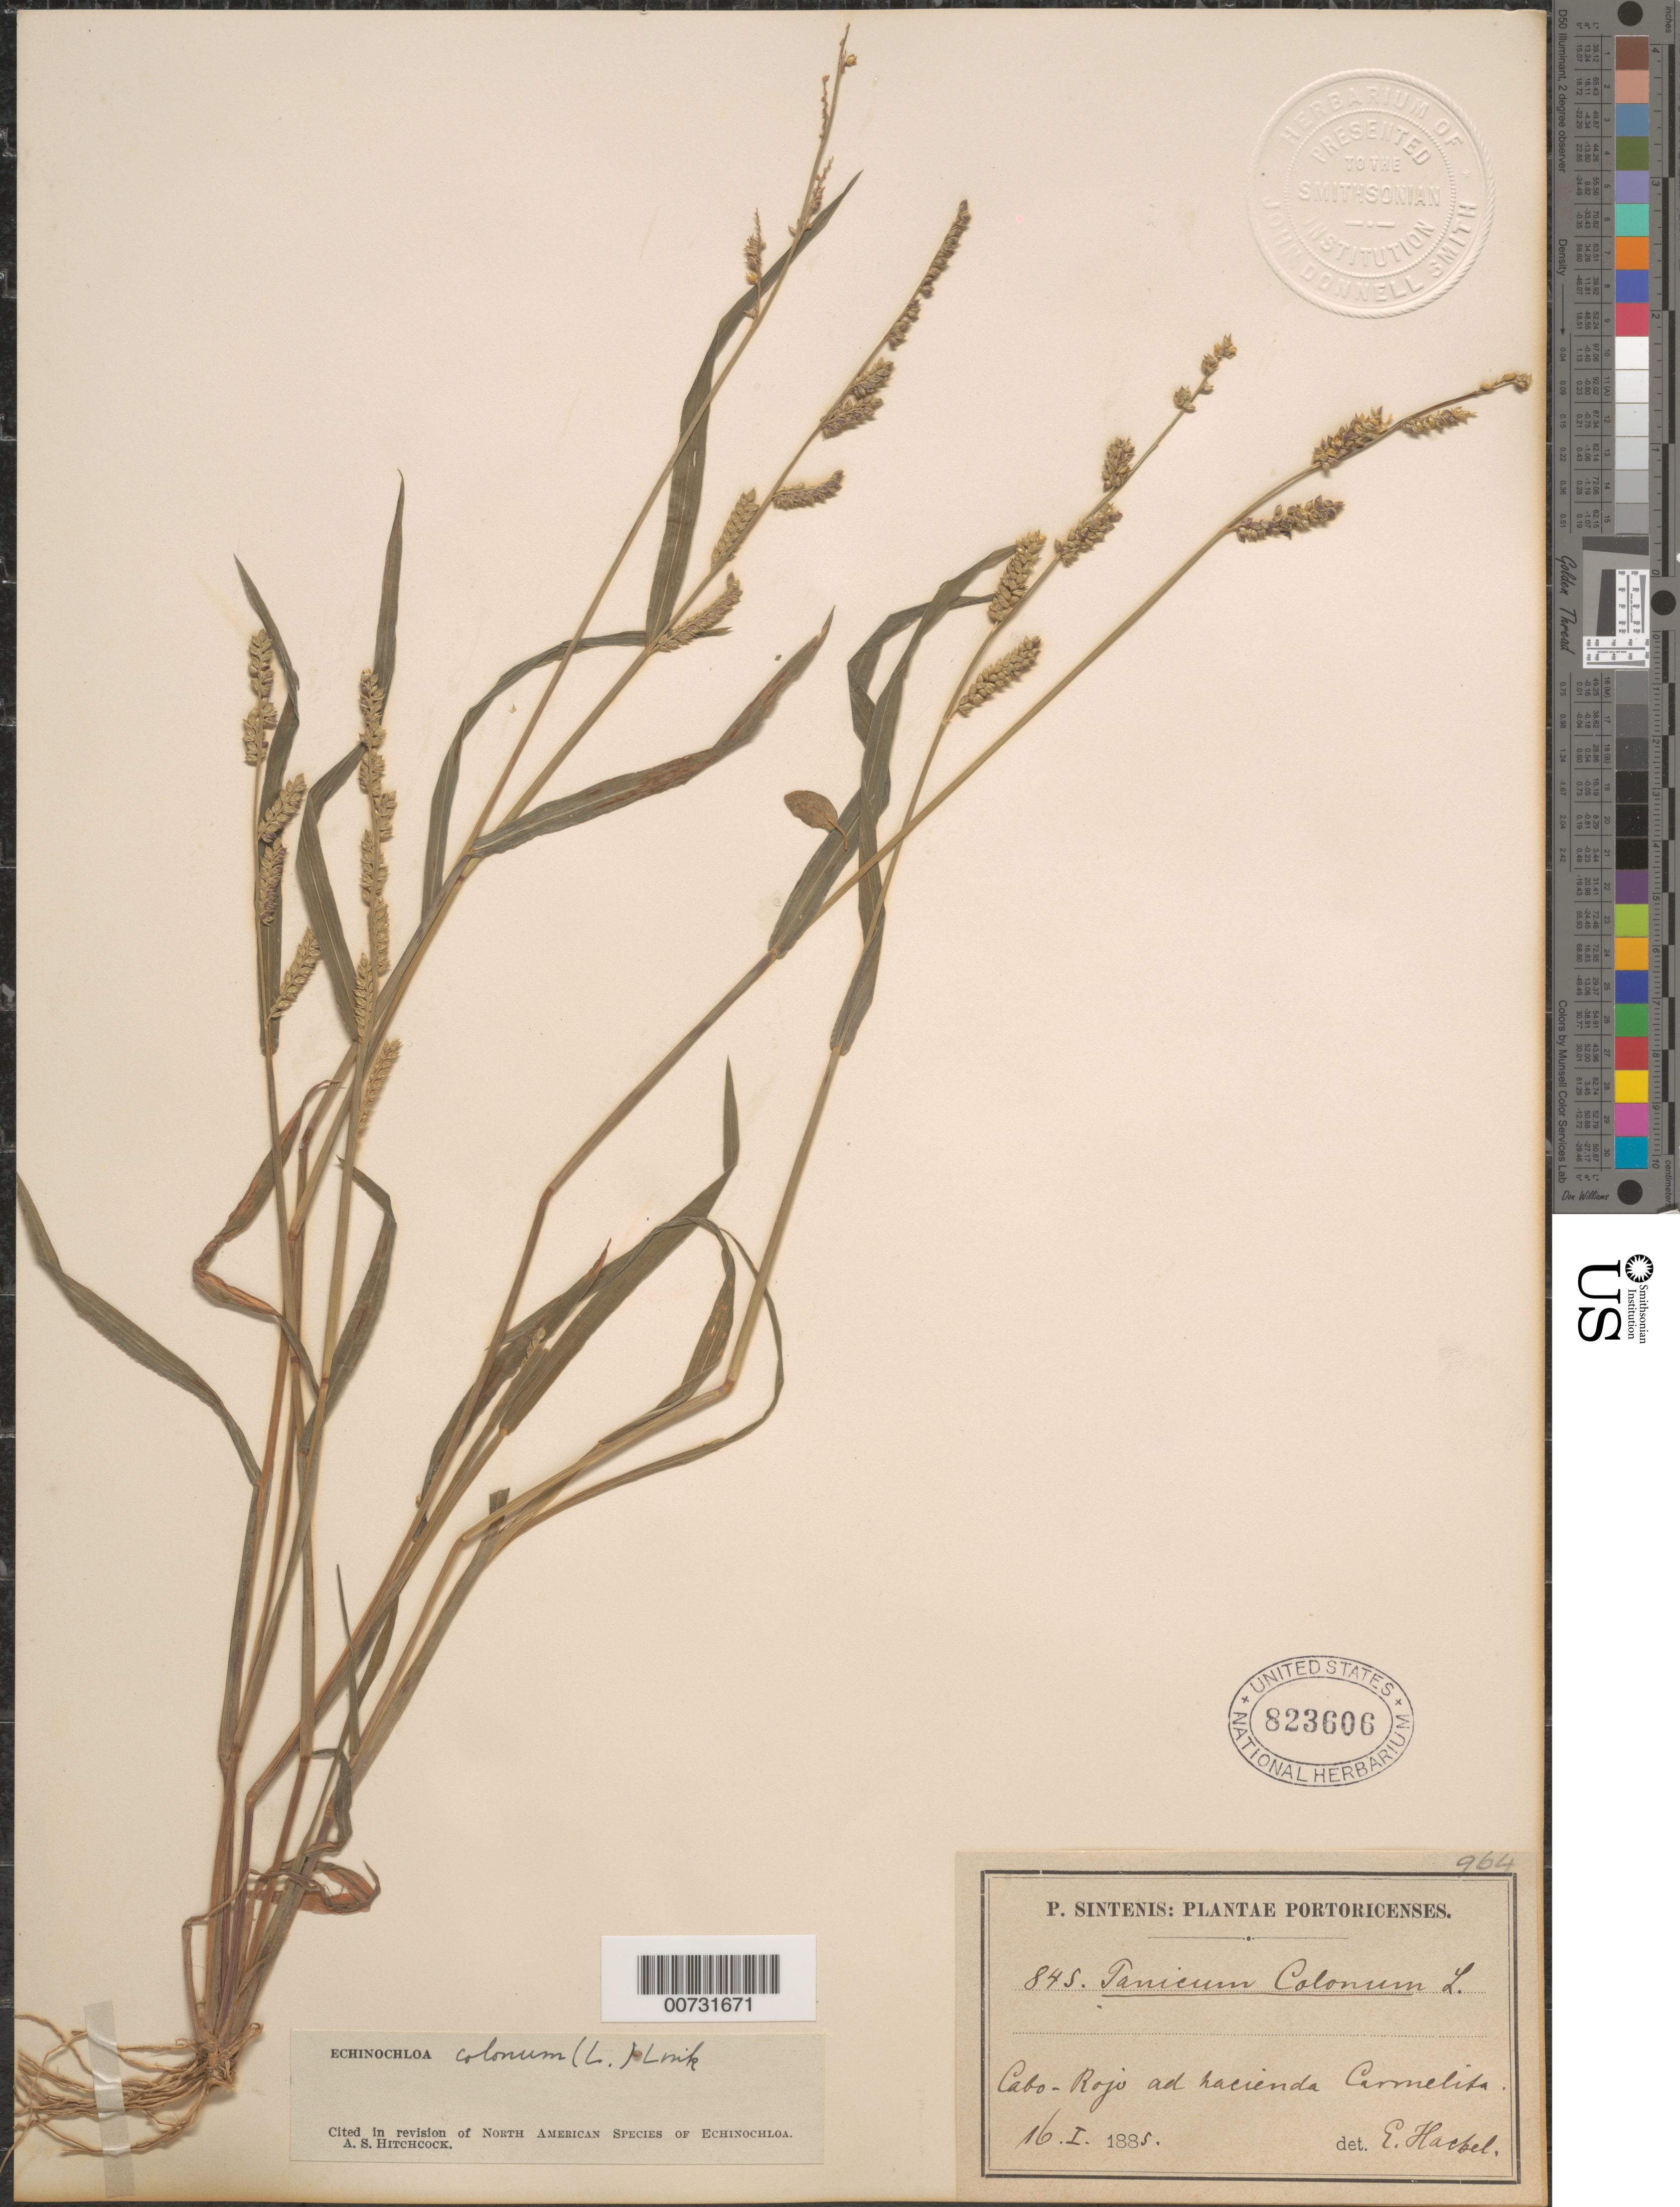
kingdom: Plantae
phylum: Tracheophyta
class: Liliopsida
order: Poales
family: Poaceae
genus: Echinochloa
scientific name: Echinochloa colona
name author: (L.) Link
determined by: Hackel, E.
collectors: P. Sintenis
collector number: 845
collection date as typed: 16 Jan 1885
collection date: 1885-01-16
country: Puerto Rico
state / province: Cabo Rojo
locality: Cabo Rojo ad hacienda Carmelita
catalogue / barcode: US 823606